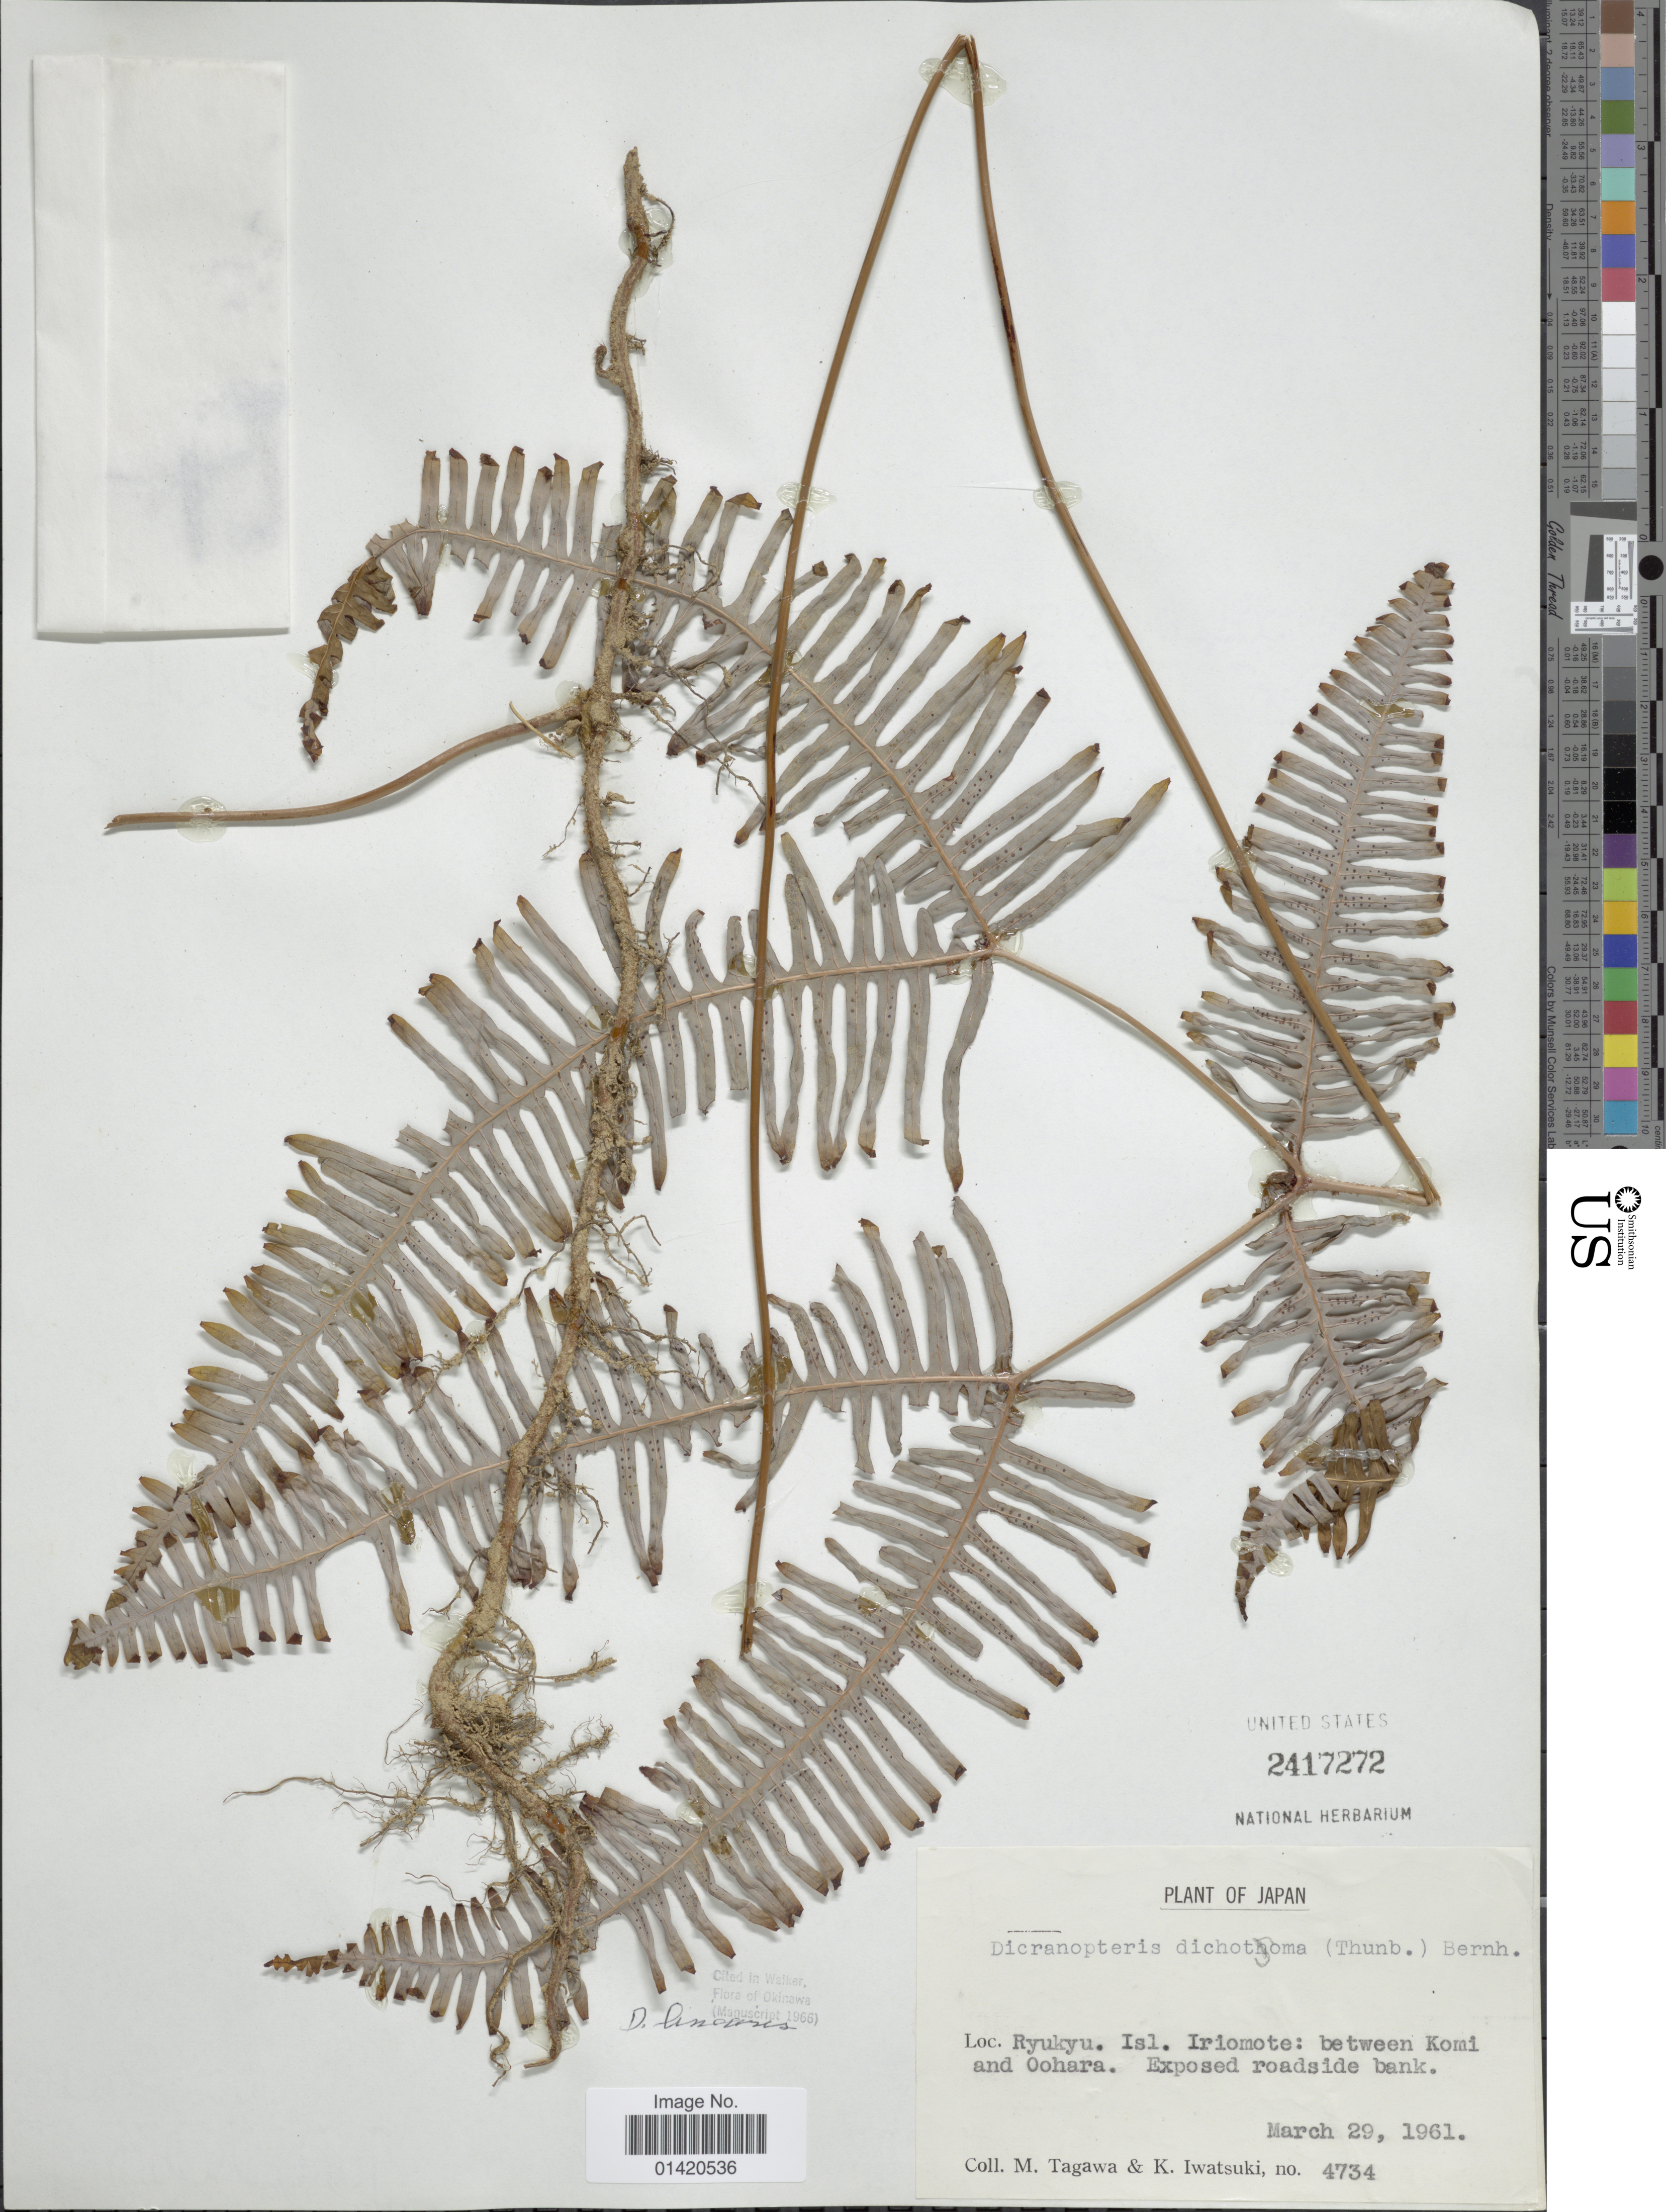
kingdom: Plantae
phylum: Tracheophyta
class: Polypodiopsida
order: Gleicheniales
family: Gleicheniaceae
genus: Dicranopteris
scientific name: Dicranopteris linearis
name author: (Burm. f.) Underw.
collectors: M. Tagawa & K. Iwatsuki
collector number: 4734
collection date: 1961-03-29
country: Japan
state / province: Okinawa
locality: Ryukyu Isl. Iriomote: between Komi and Oohara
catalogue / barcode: US 2417272